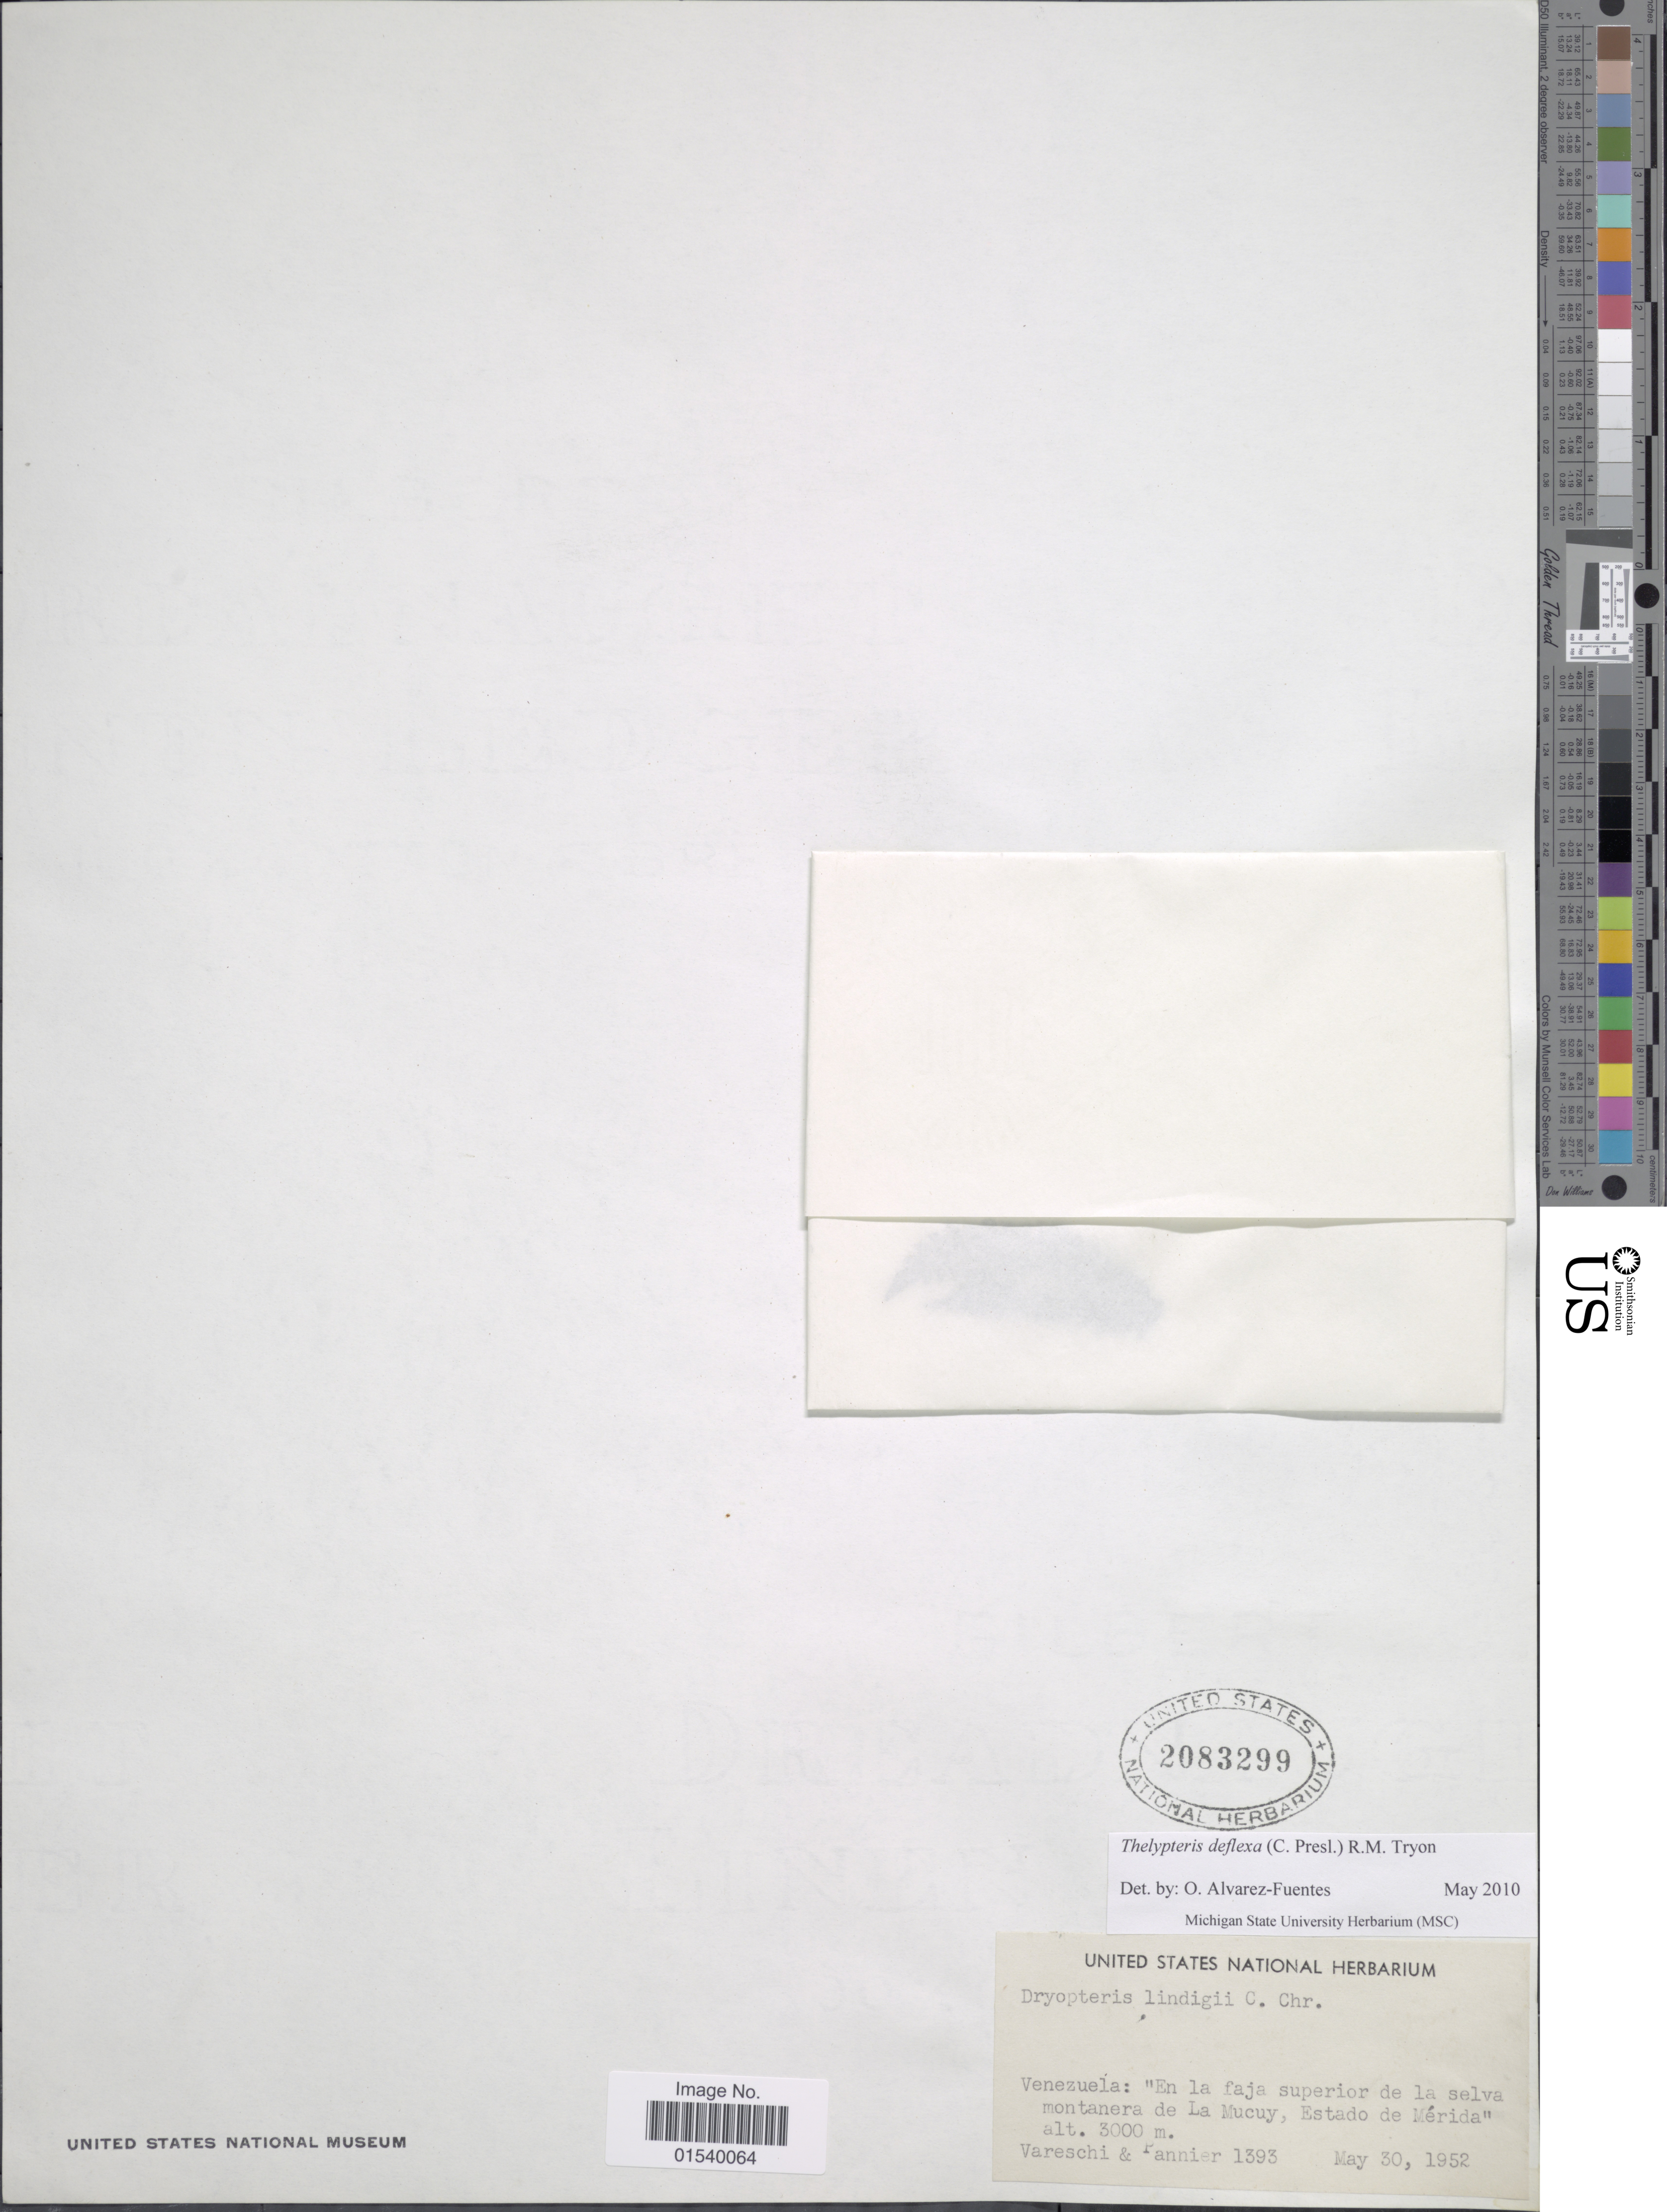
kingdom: Plantae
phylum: Tracheophyta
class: Polypodiopsida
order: Polypodiales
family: Thelypteridaceae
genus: Amauropelta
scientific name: Amauropelta deflexa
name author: (C. Presl) Á. Löve & D. Löve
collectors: -. Vareschi & Pannier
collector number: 1393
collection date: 1952-05-30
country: Venezuela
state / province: Mérida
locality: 'En la faja superior de la selva montanera de La Mucuy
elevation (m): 3000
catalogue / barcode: US 2083299